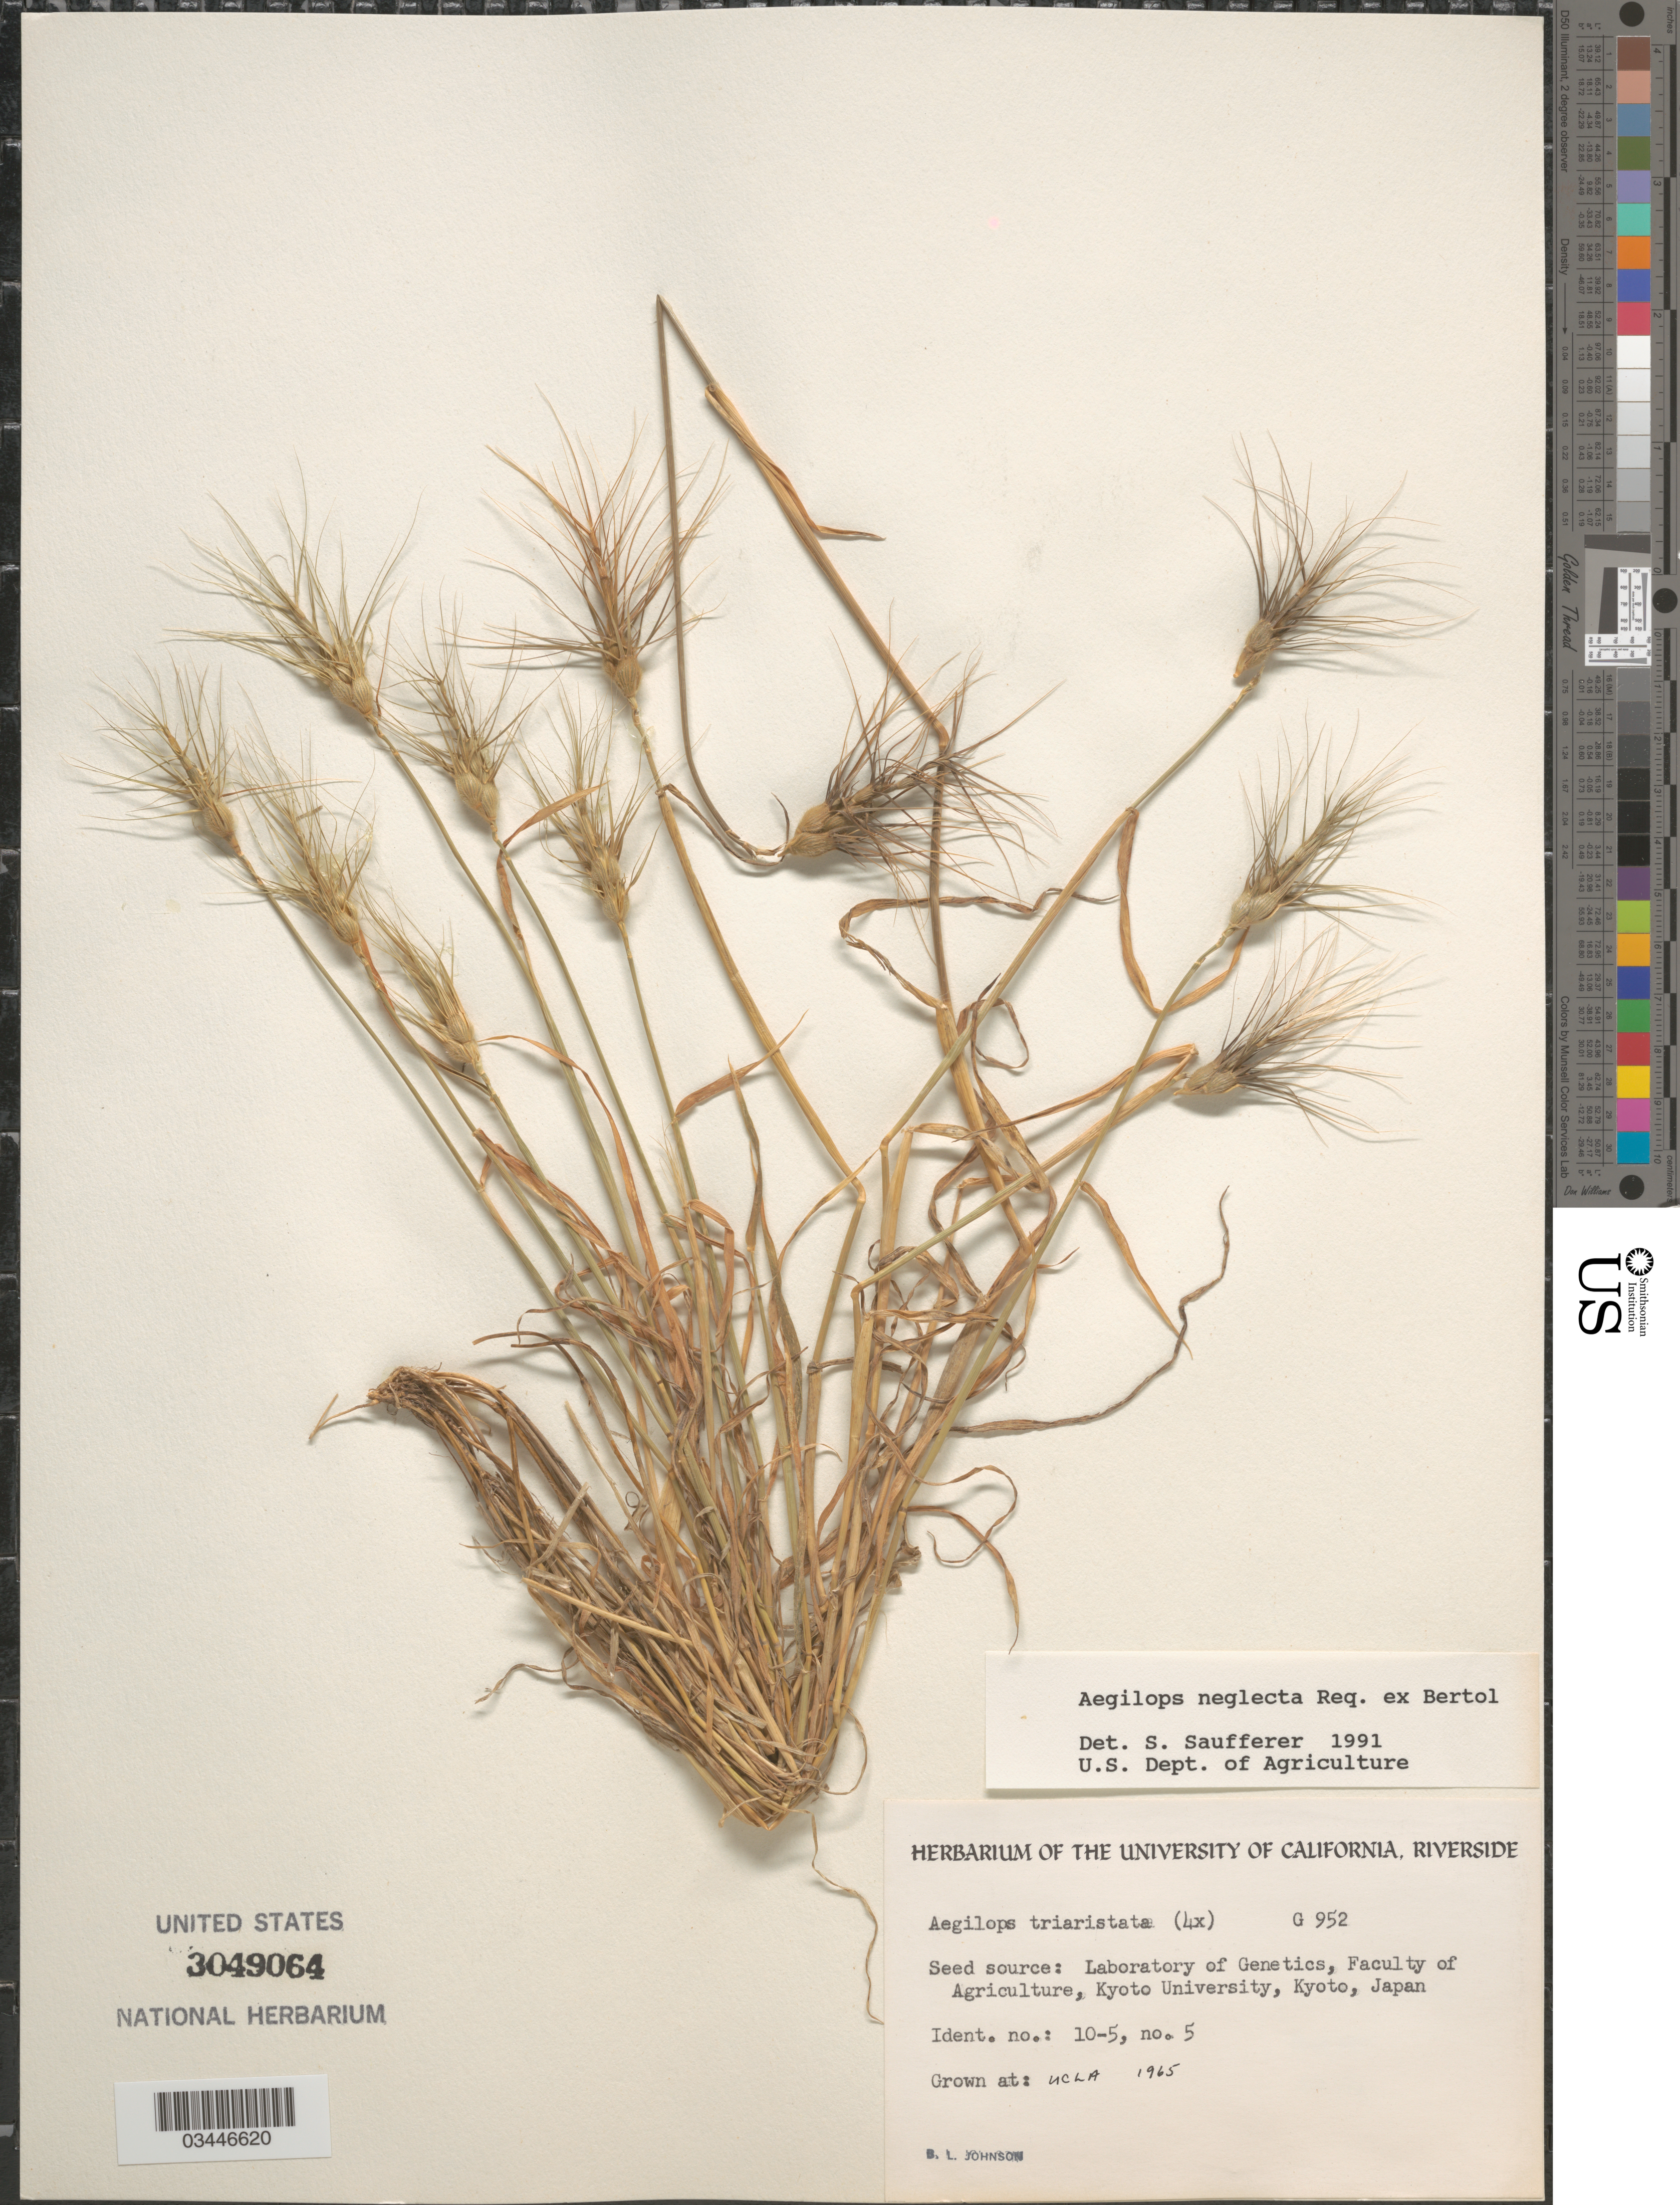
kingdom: Plantae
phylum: Tracheophyta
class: Liliopsida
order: Poales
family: Poaceae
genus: Aegilops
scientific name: Aegilops neglecta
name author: Req. ex Bertol.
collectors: B. Johnson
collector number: G952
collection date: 1965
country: United States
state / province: California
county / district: Los Angeles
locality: UCLA.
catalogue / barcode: US 3049064